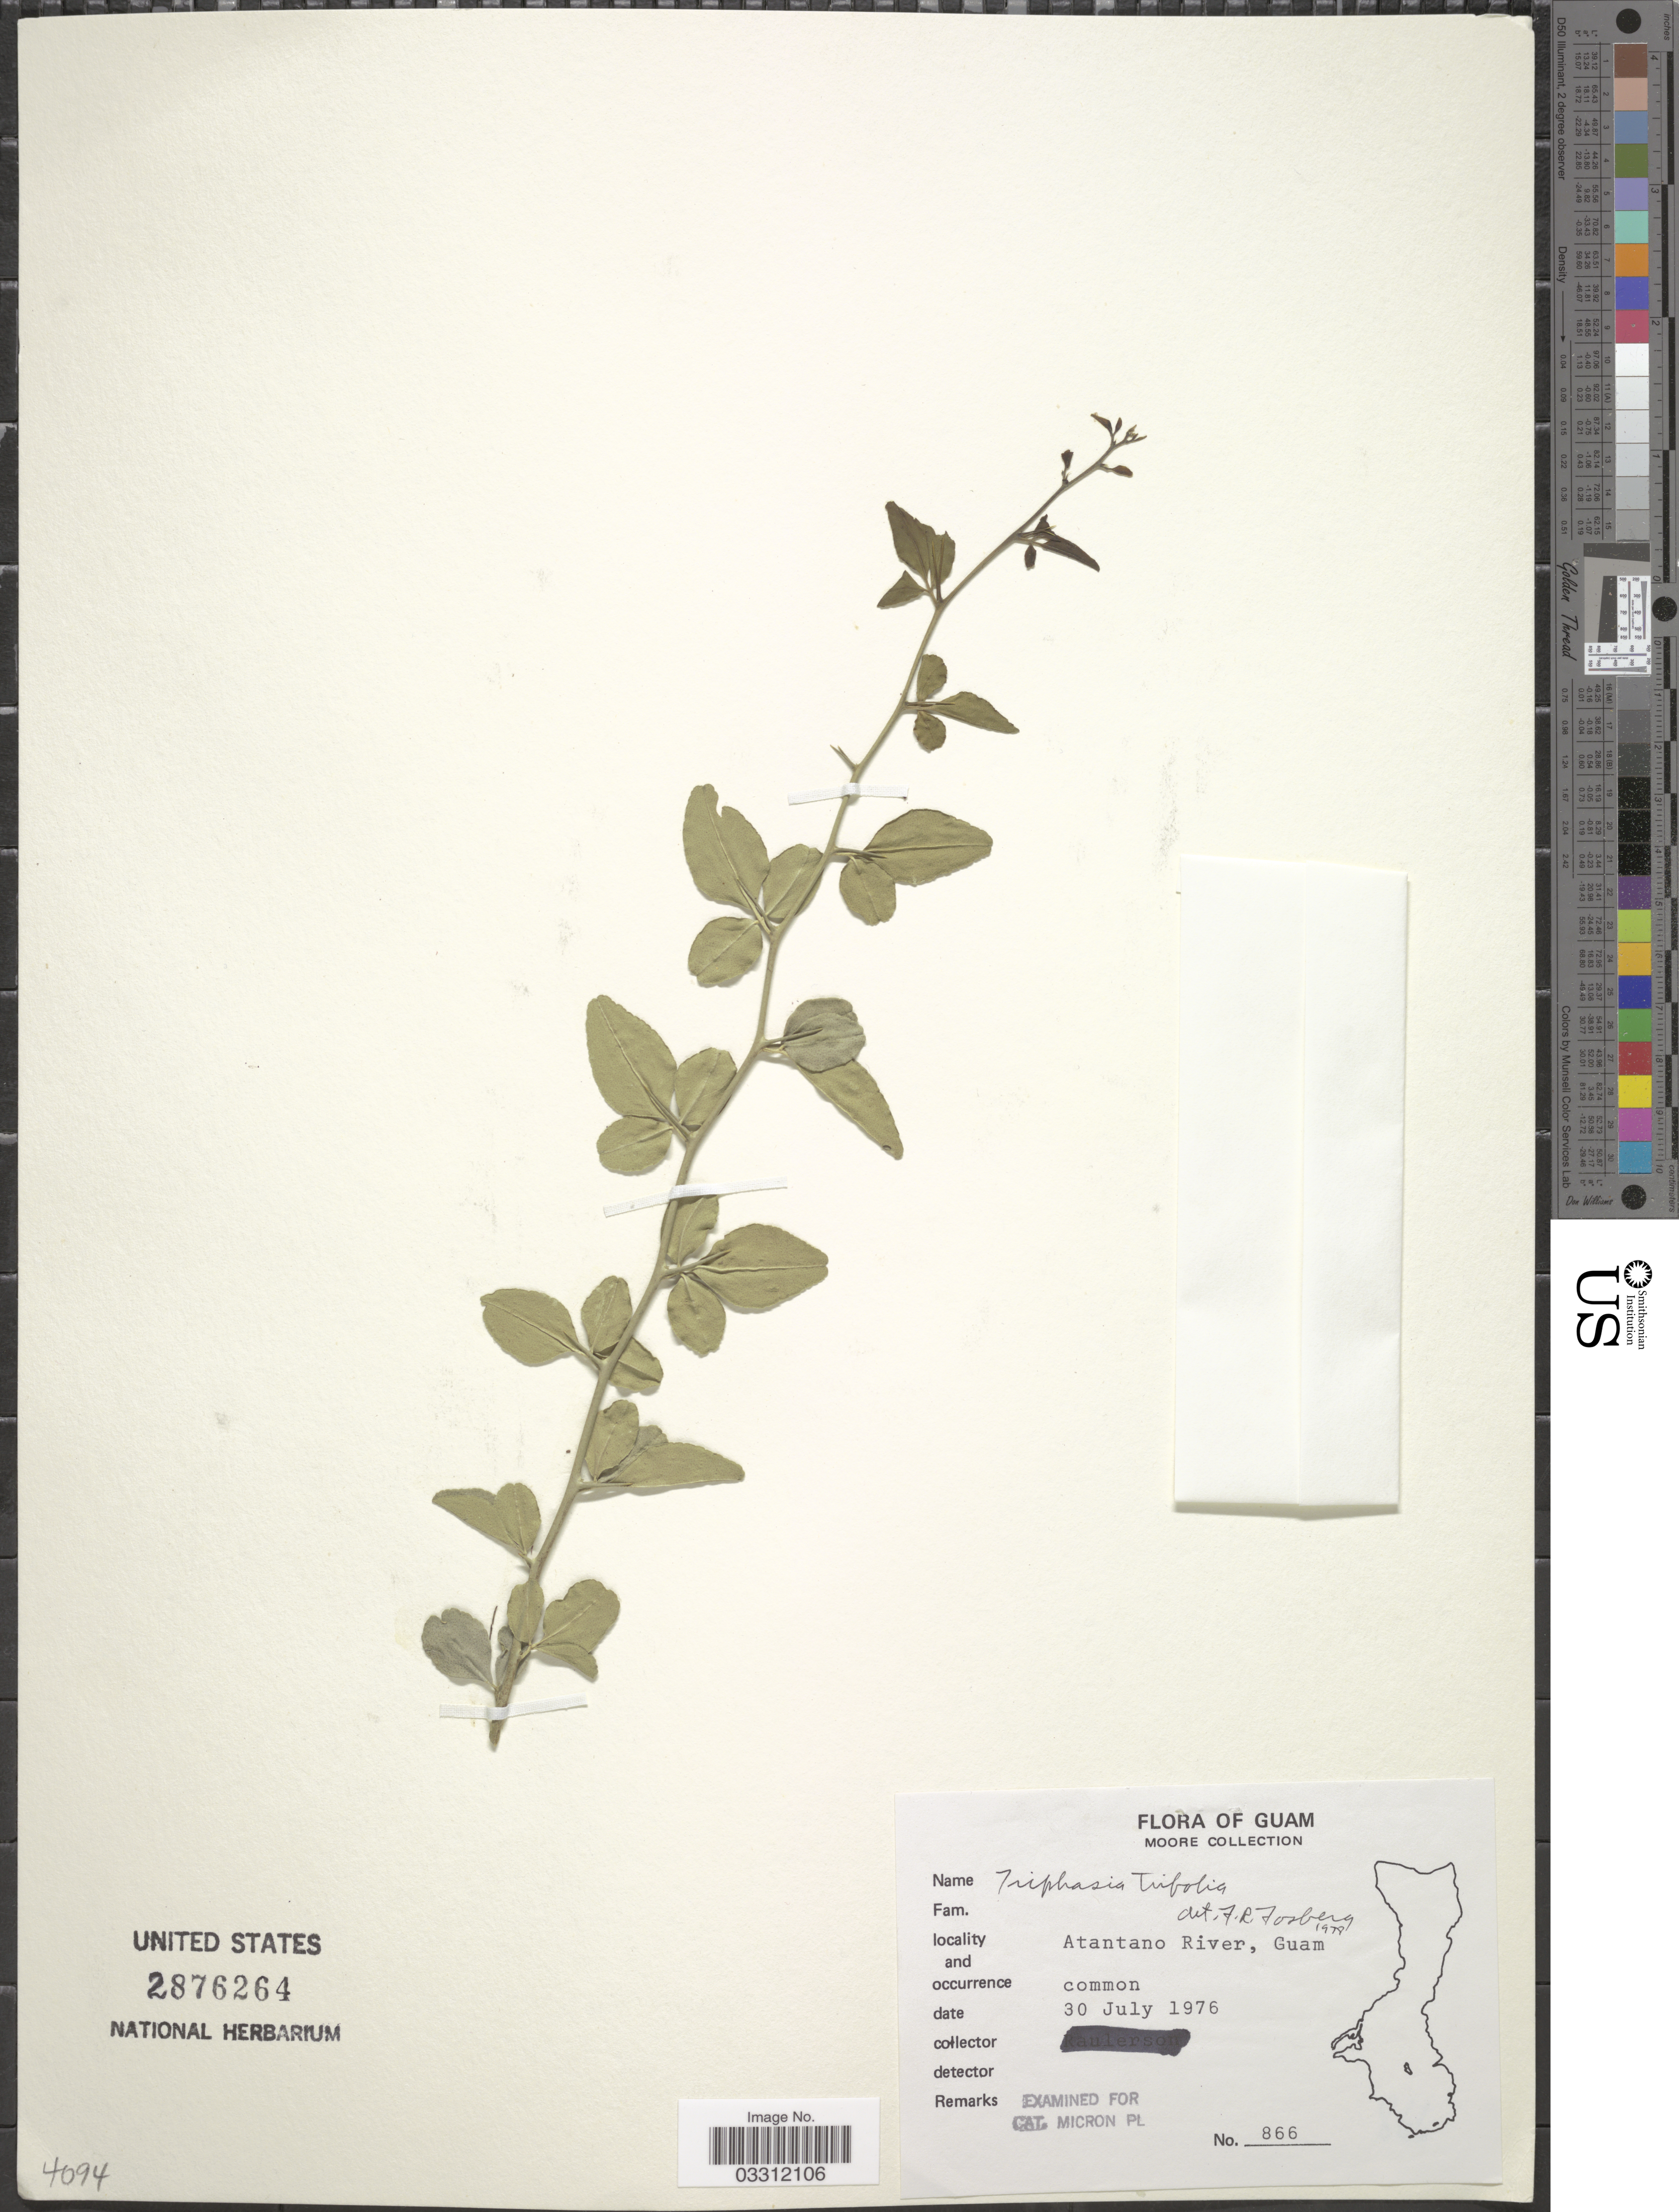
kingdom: Plantae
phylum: Tracheophyta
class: Magnoliopsida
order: Sapindales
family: Rutaceae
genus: Triphasia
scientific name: Triphasia trifolia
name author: (Burm. f.) P. Wilson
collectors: -. Moore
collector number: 866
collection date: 1976-07-30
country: Guam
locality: Atantano River, Guam.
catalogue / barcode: US 2876264